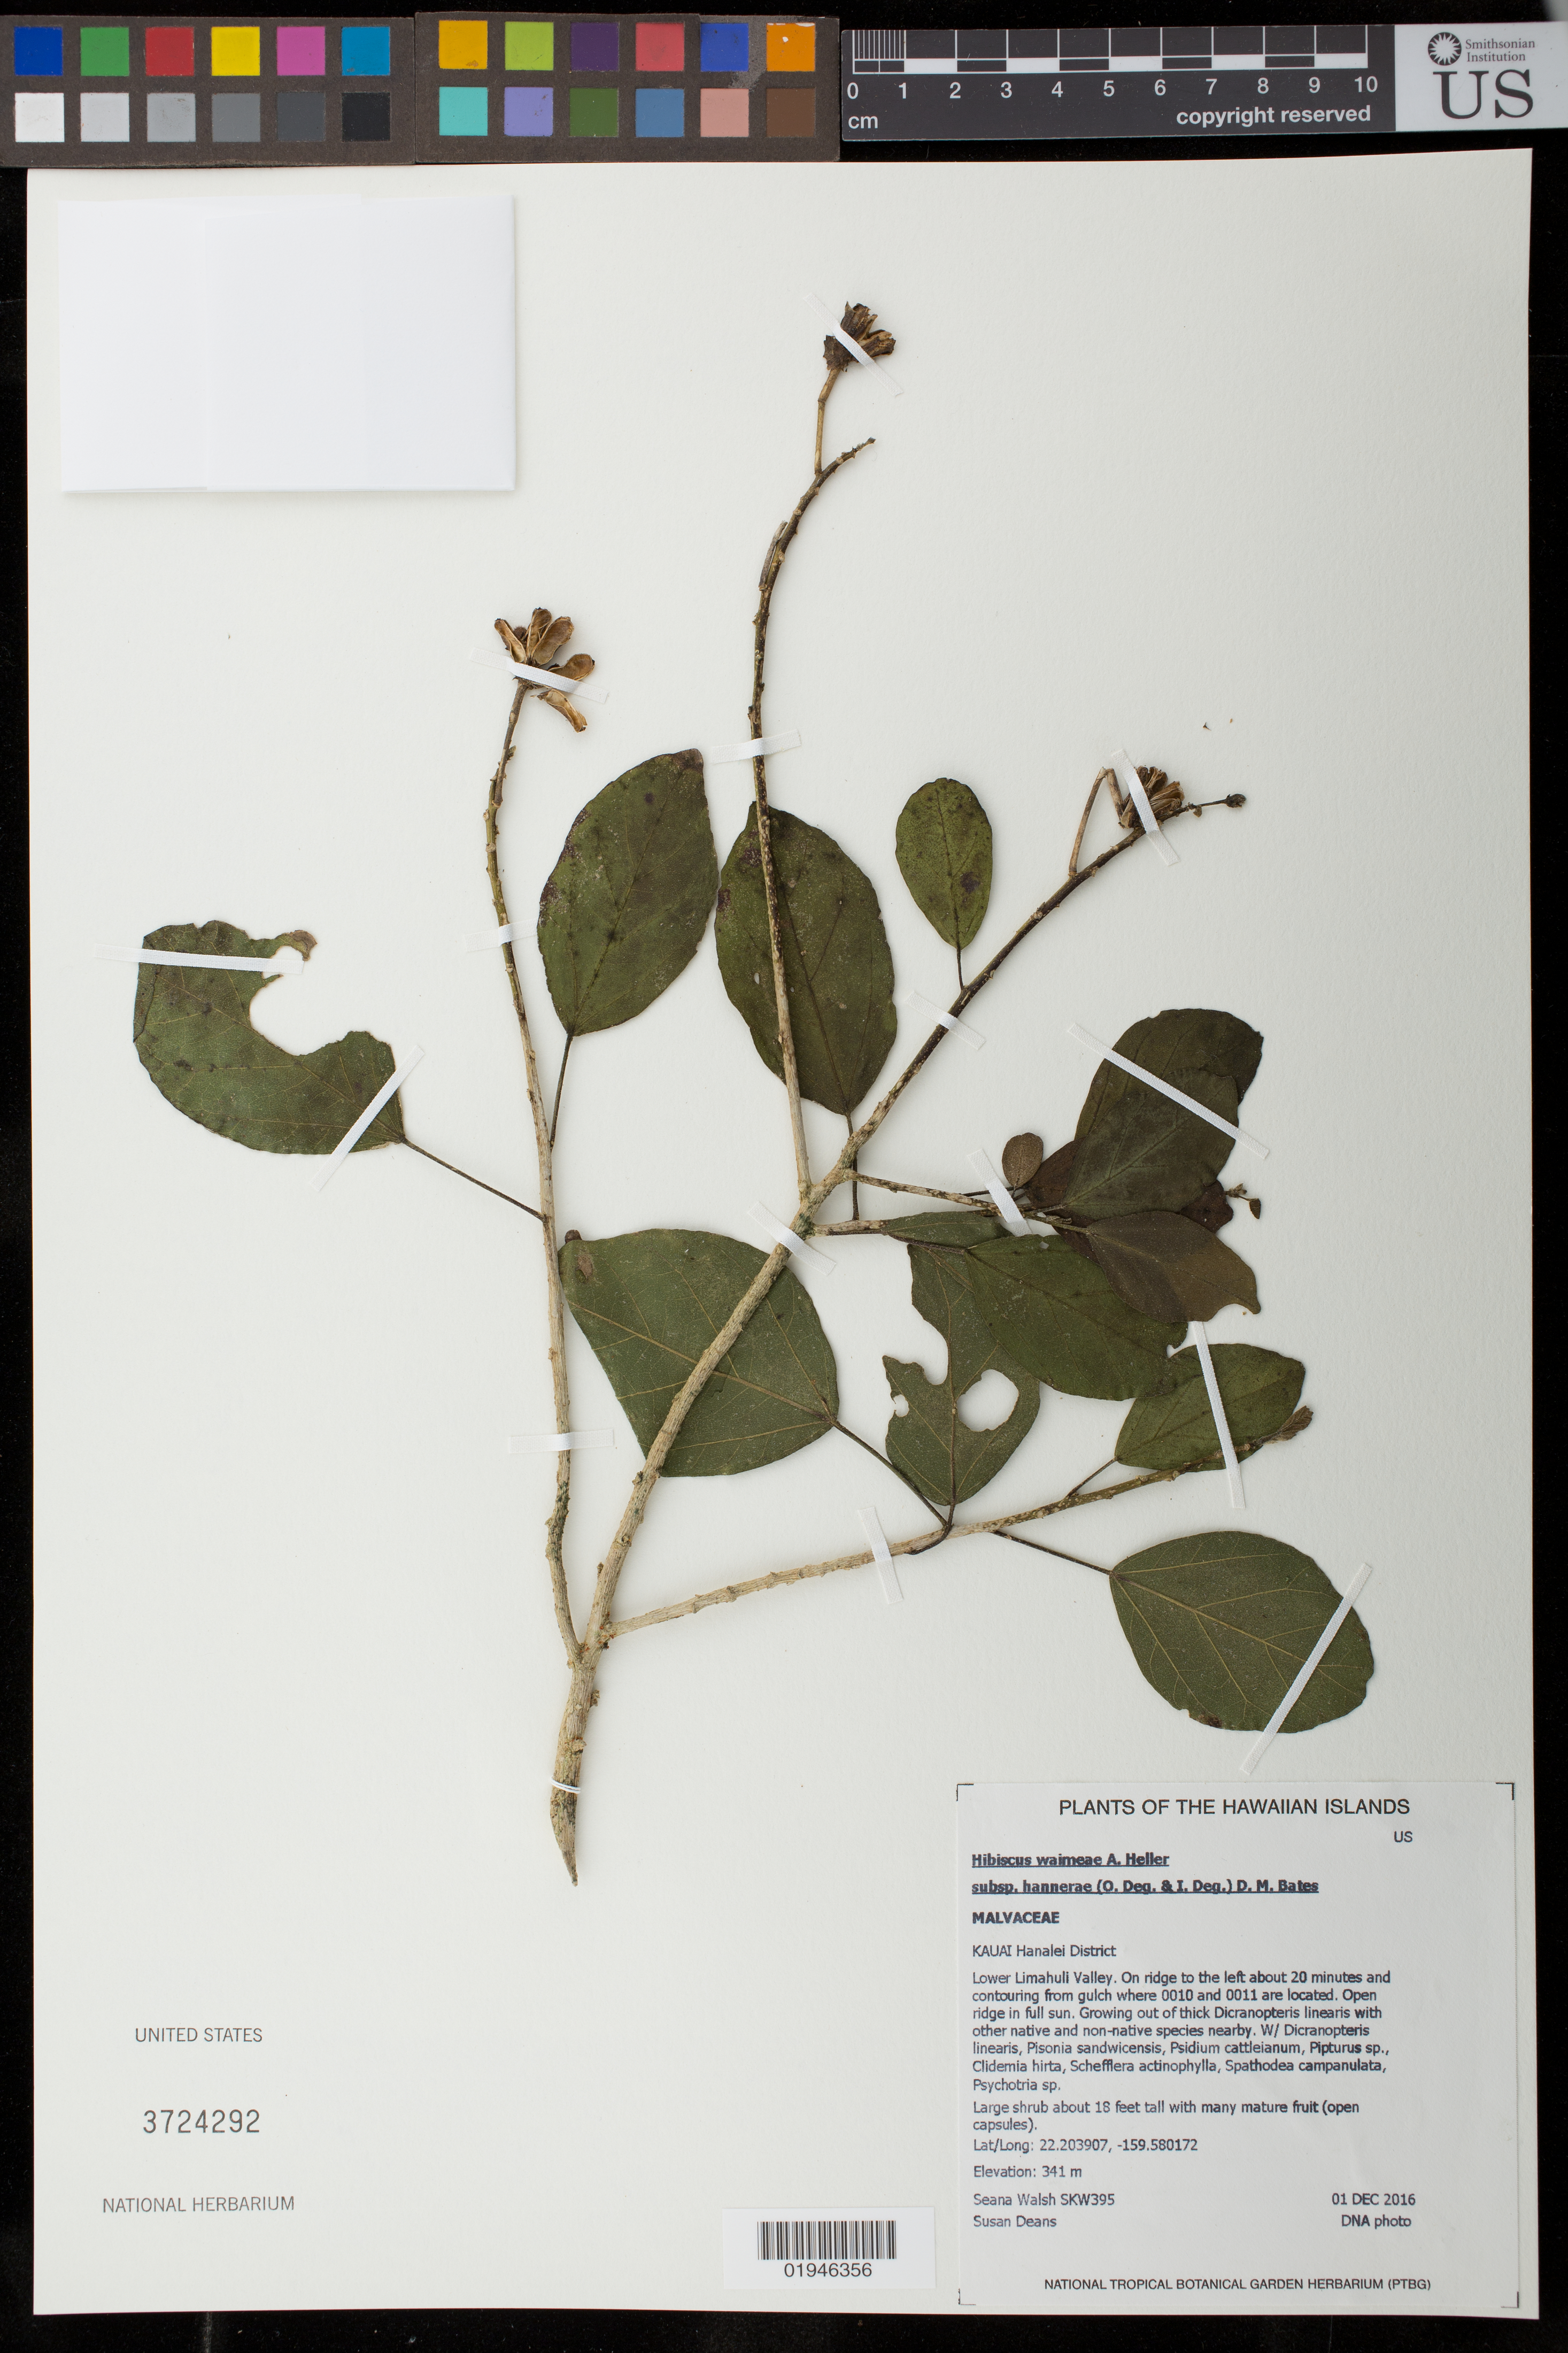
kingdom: Plantae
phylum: Tracheophyta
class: Magnoliopsida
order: Malvales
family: Malvaceae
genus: Hibiscus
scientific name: Hibiscus waimeae subsp. hannerae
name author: (O. Deg. & I. Deg.) D.M. Bates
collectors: S. Walsh & S. Deans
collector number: SKW395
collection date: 2016-12-01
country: United States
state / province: Hawaii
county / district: Kauai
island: Kaua'i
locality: Hanalei District, Lower Limahuli Valley, on ridge to the left about 20 minutes and contouring from gulch where 0010 and 0011 are located.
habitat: Open ridge in full sun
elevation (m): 341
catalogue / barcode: US 3724292